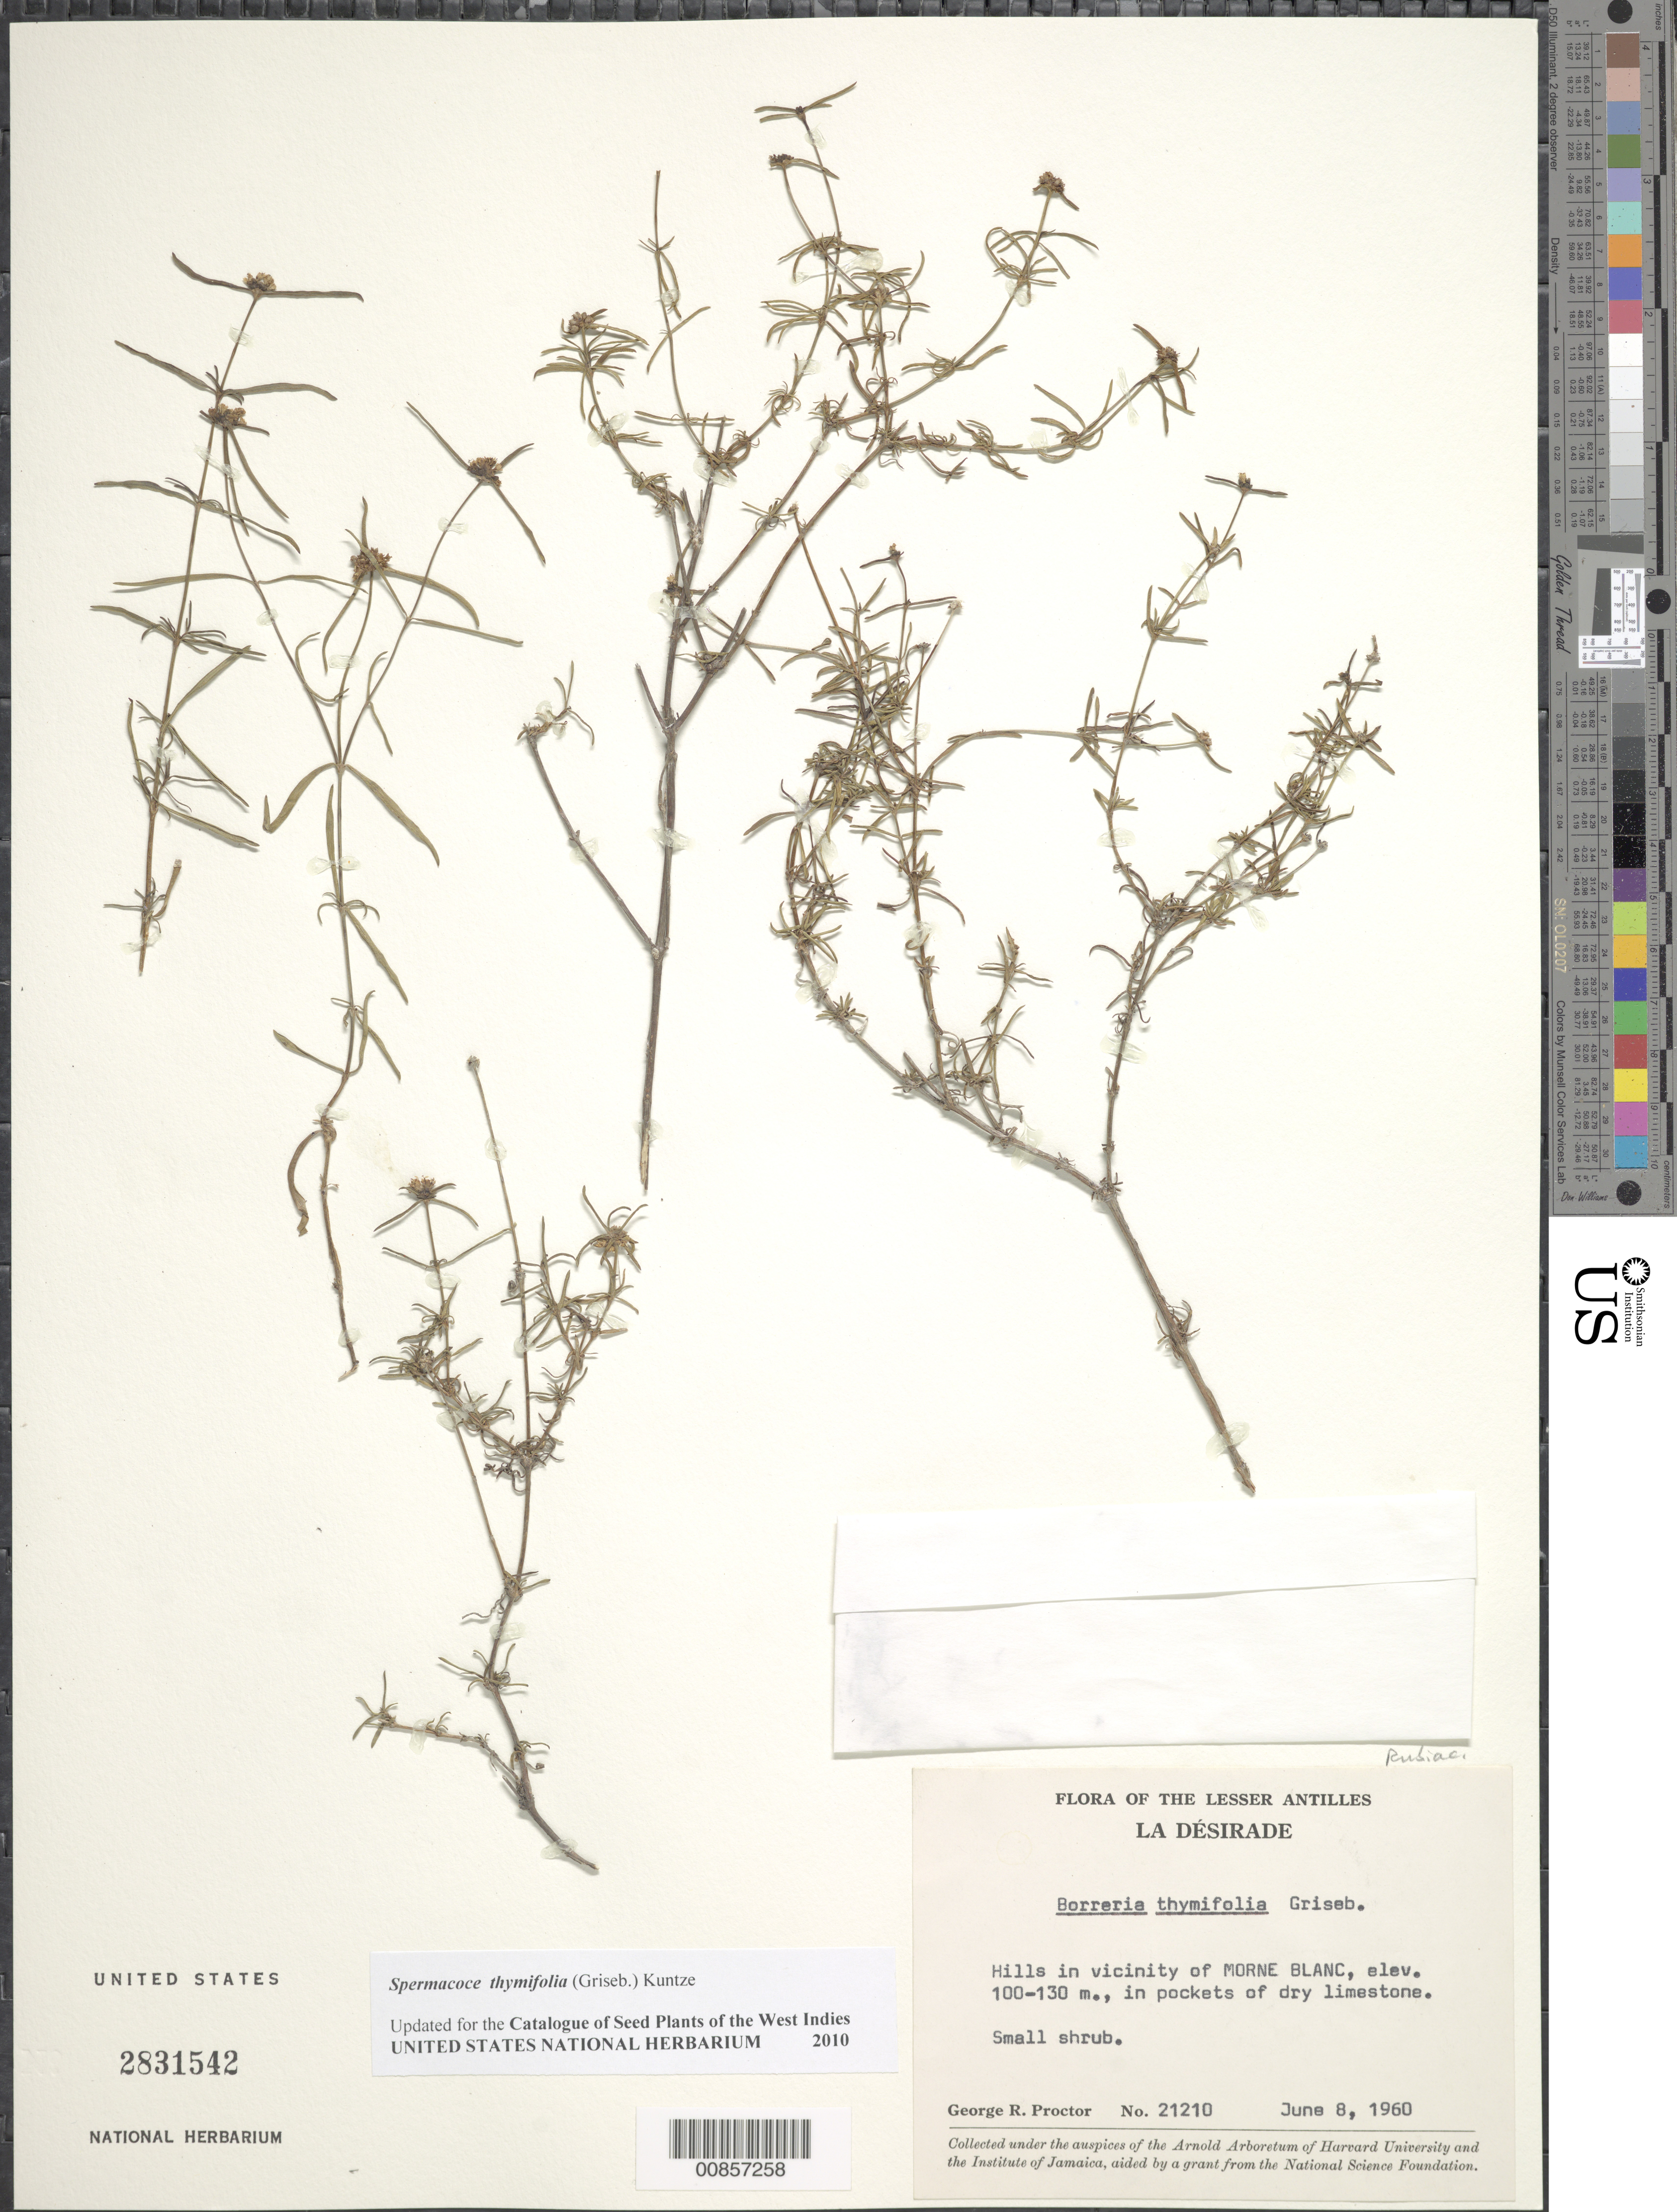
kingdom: Plantae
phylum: Tracheophyta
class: Magnoliopsida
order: Gentianales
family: Rubiaceae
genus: Spermacoce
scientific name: Spermacoce thymifolia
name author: (Griseb.) Kuntze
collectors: G. R. Proctor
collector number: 21210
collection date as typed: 08 Jun 1960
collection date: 1960-06-08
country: Guadeloupe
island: La Désirade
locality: La Désirade. Hills in vicinity of Morne Blanc.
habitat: Hills, in pockets of dry limestone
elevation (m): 100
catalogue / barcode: US 2831542